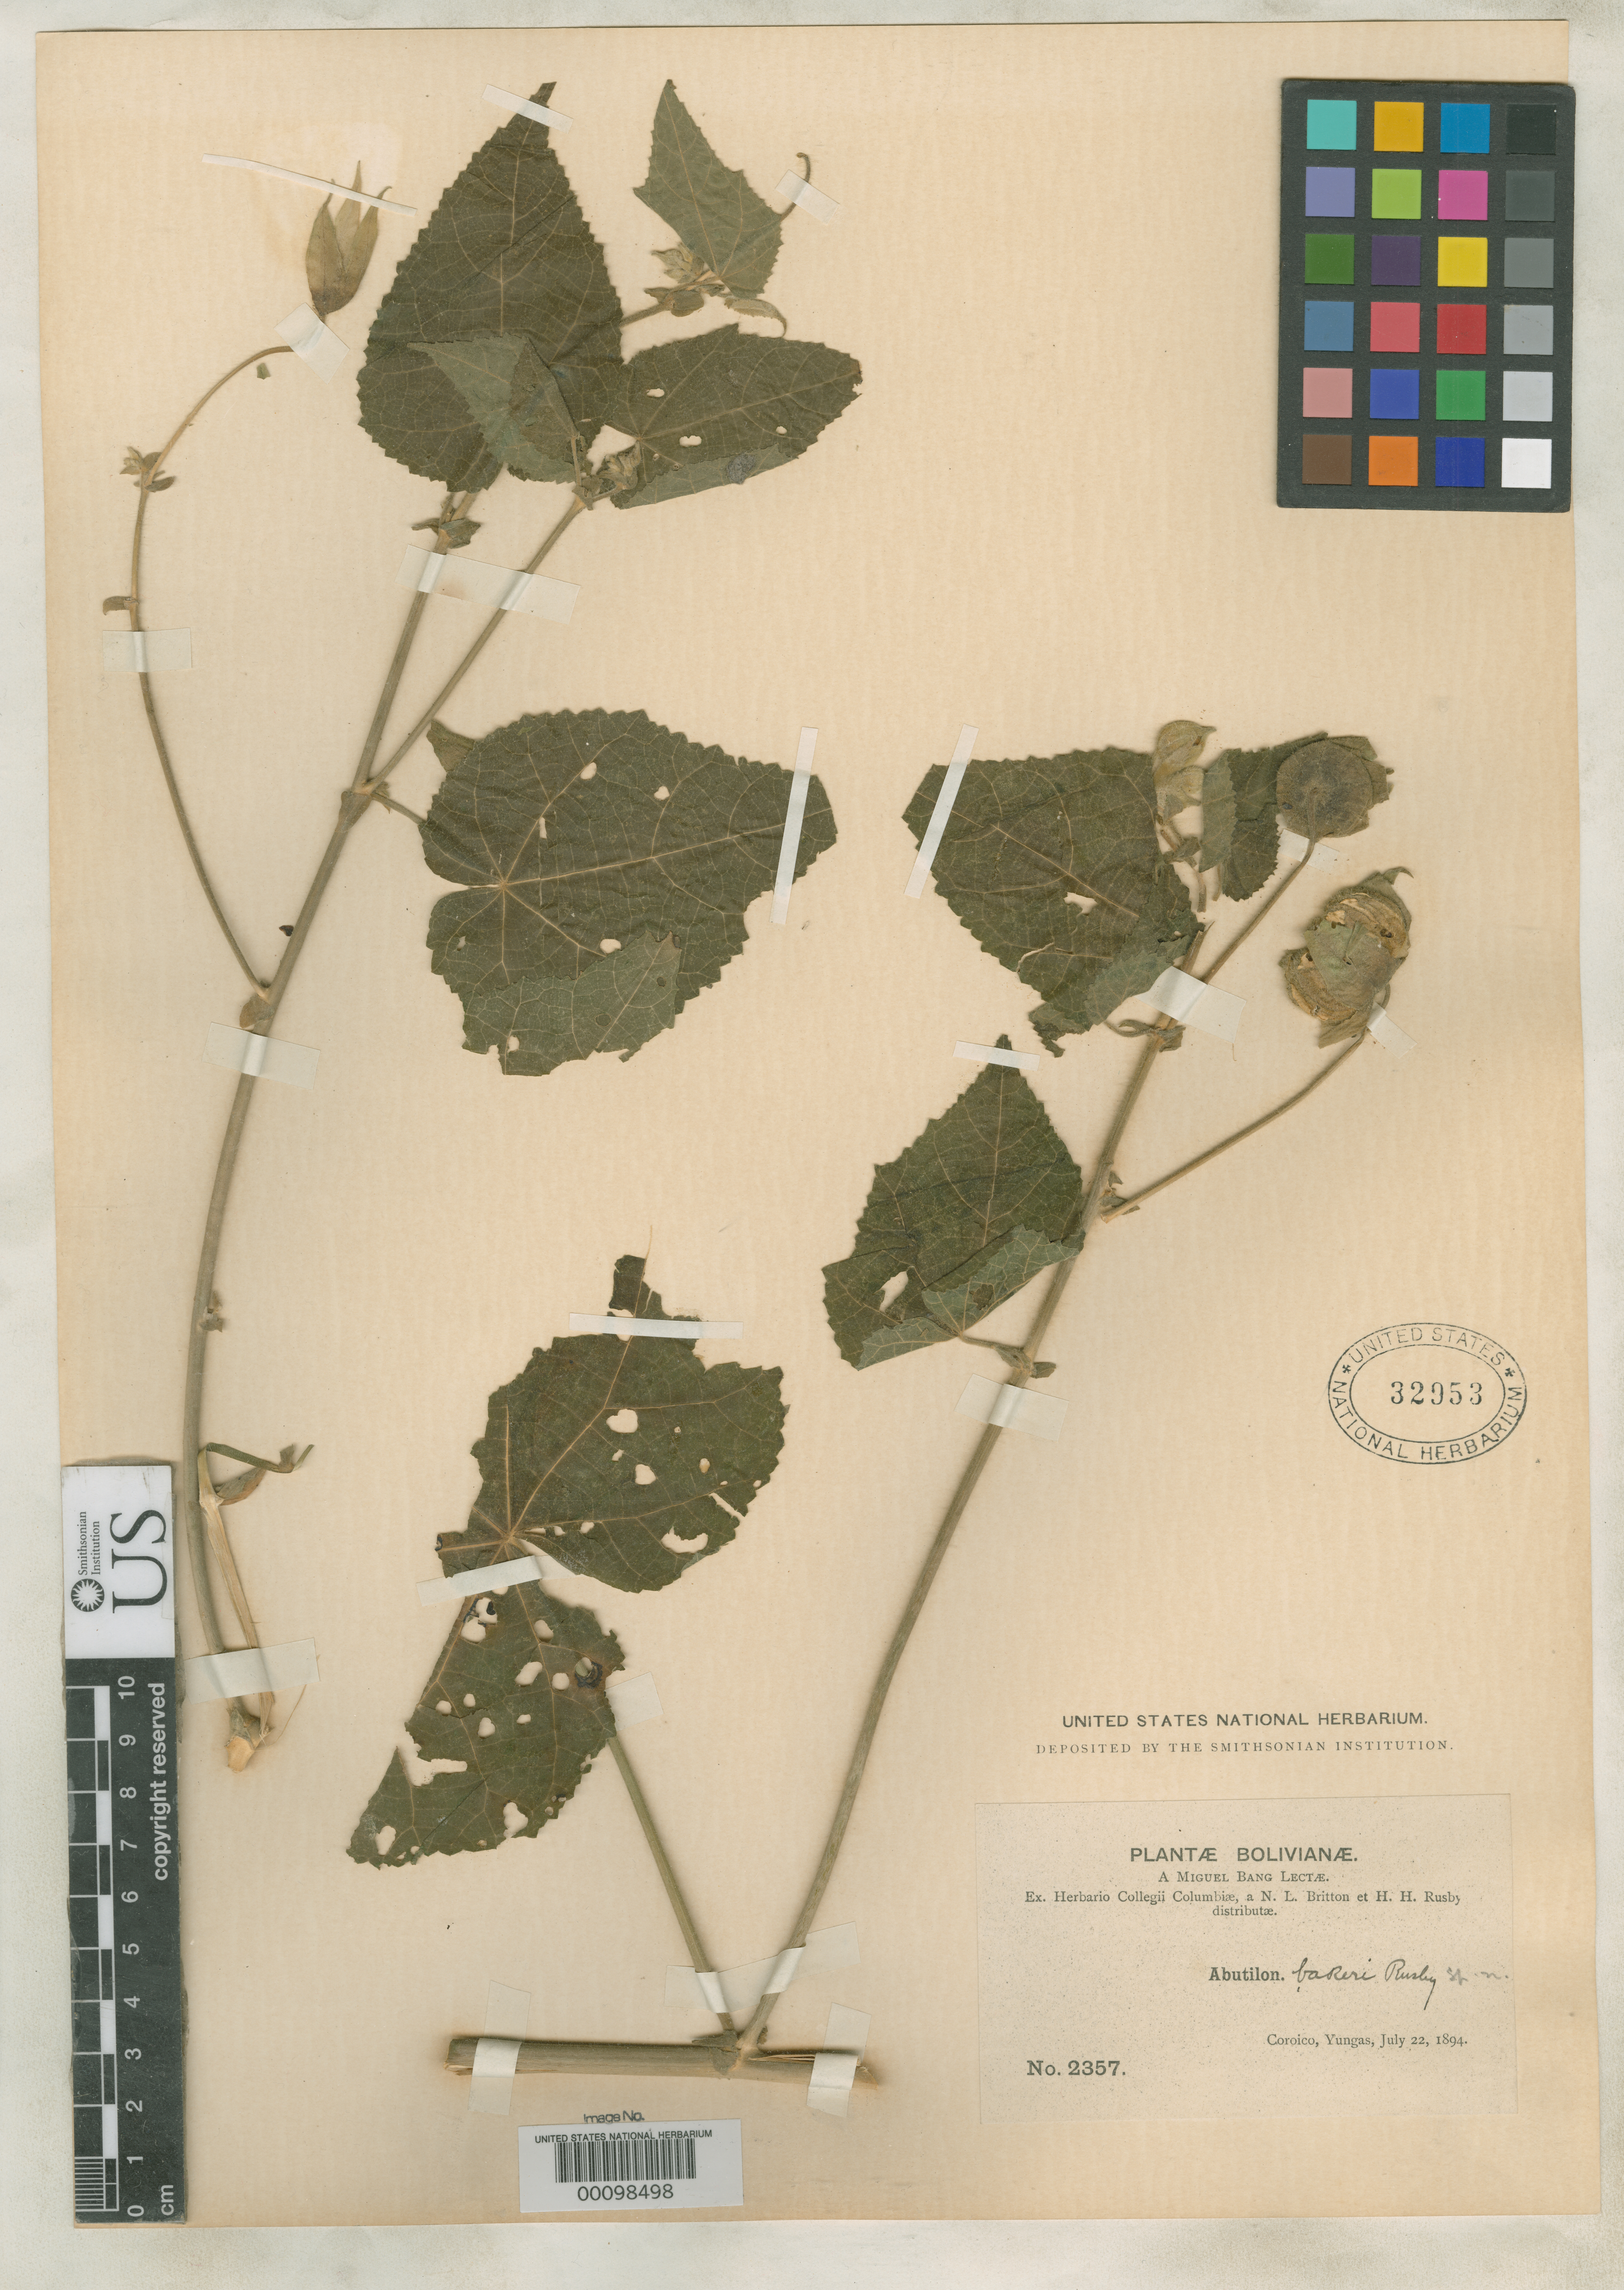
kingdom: Plantae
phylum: Tracheophyta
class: Magnoliopsida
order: Malvales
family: Malvaceae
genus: Abutilon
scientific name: Abutilon cyclonervosum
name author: Hochr.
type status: Isotype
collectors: M. Bang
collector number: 2357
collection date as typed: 22 Jul 1894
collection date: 1894-07-22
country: Bolivia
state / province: La Paz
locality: Coroico, Yungas.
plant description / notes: Also a type of Abutilon bakeri Rusby, nom. illeg.; Based on same type as Abutilon cyclonervosum Hochr. (1902).; Also a type of Abutilon cyclonervosum Hochr.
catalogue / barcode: US 32953